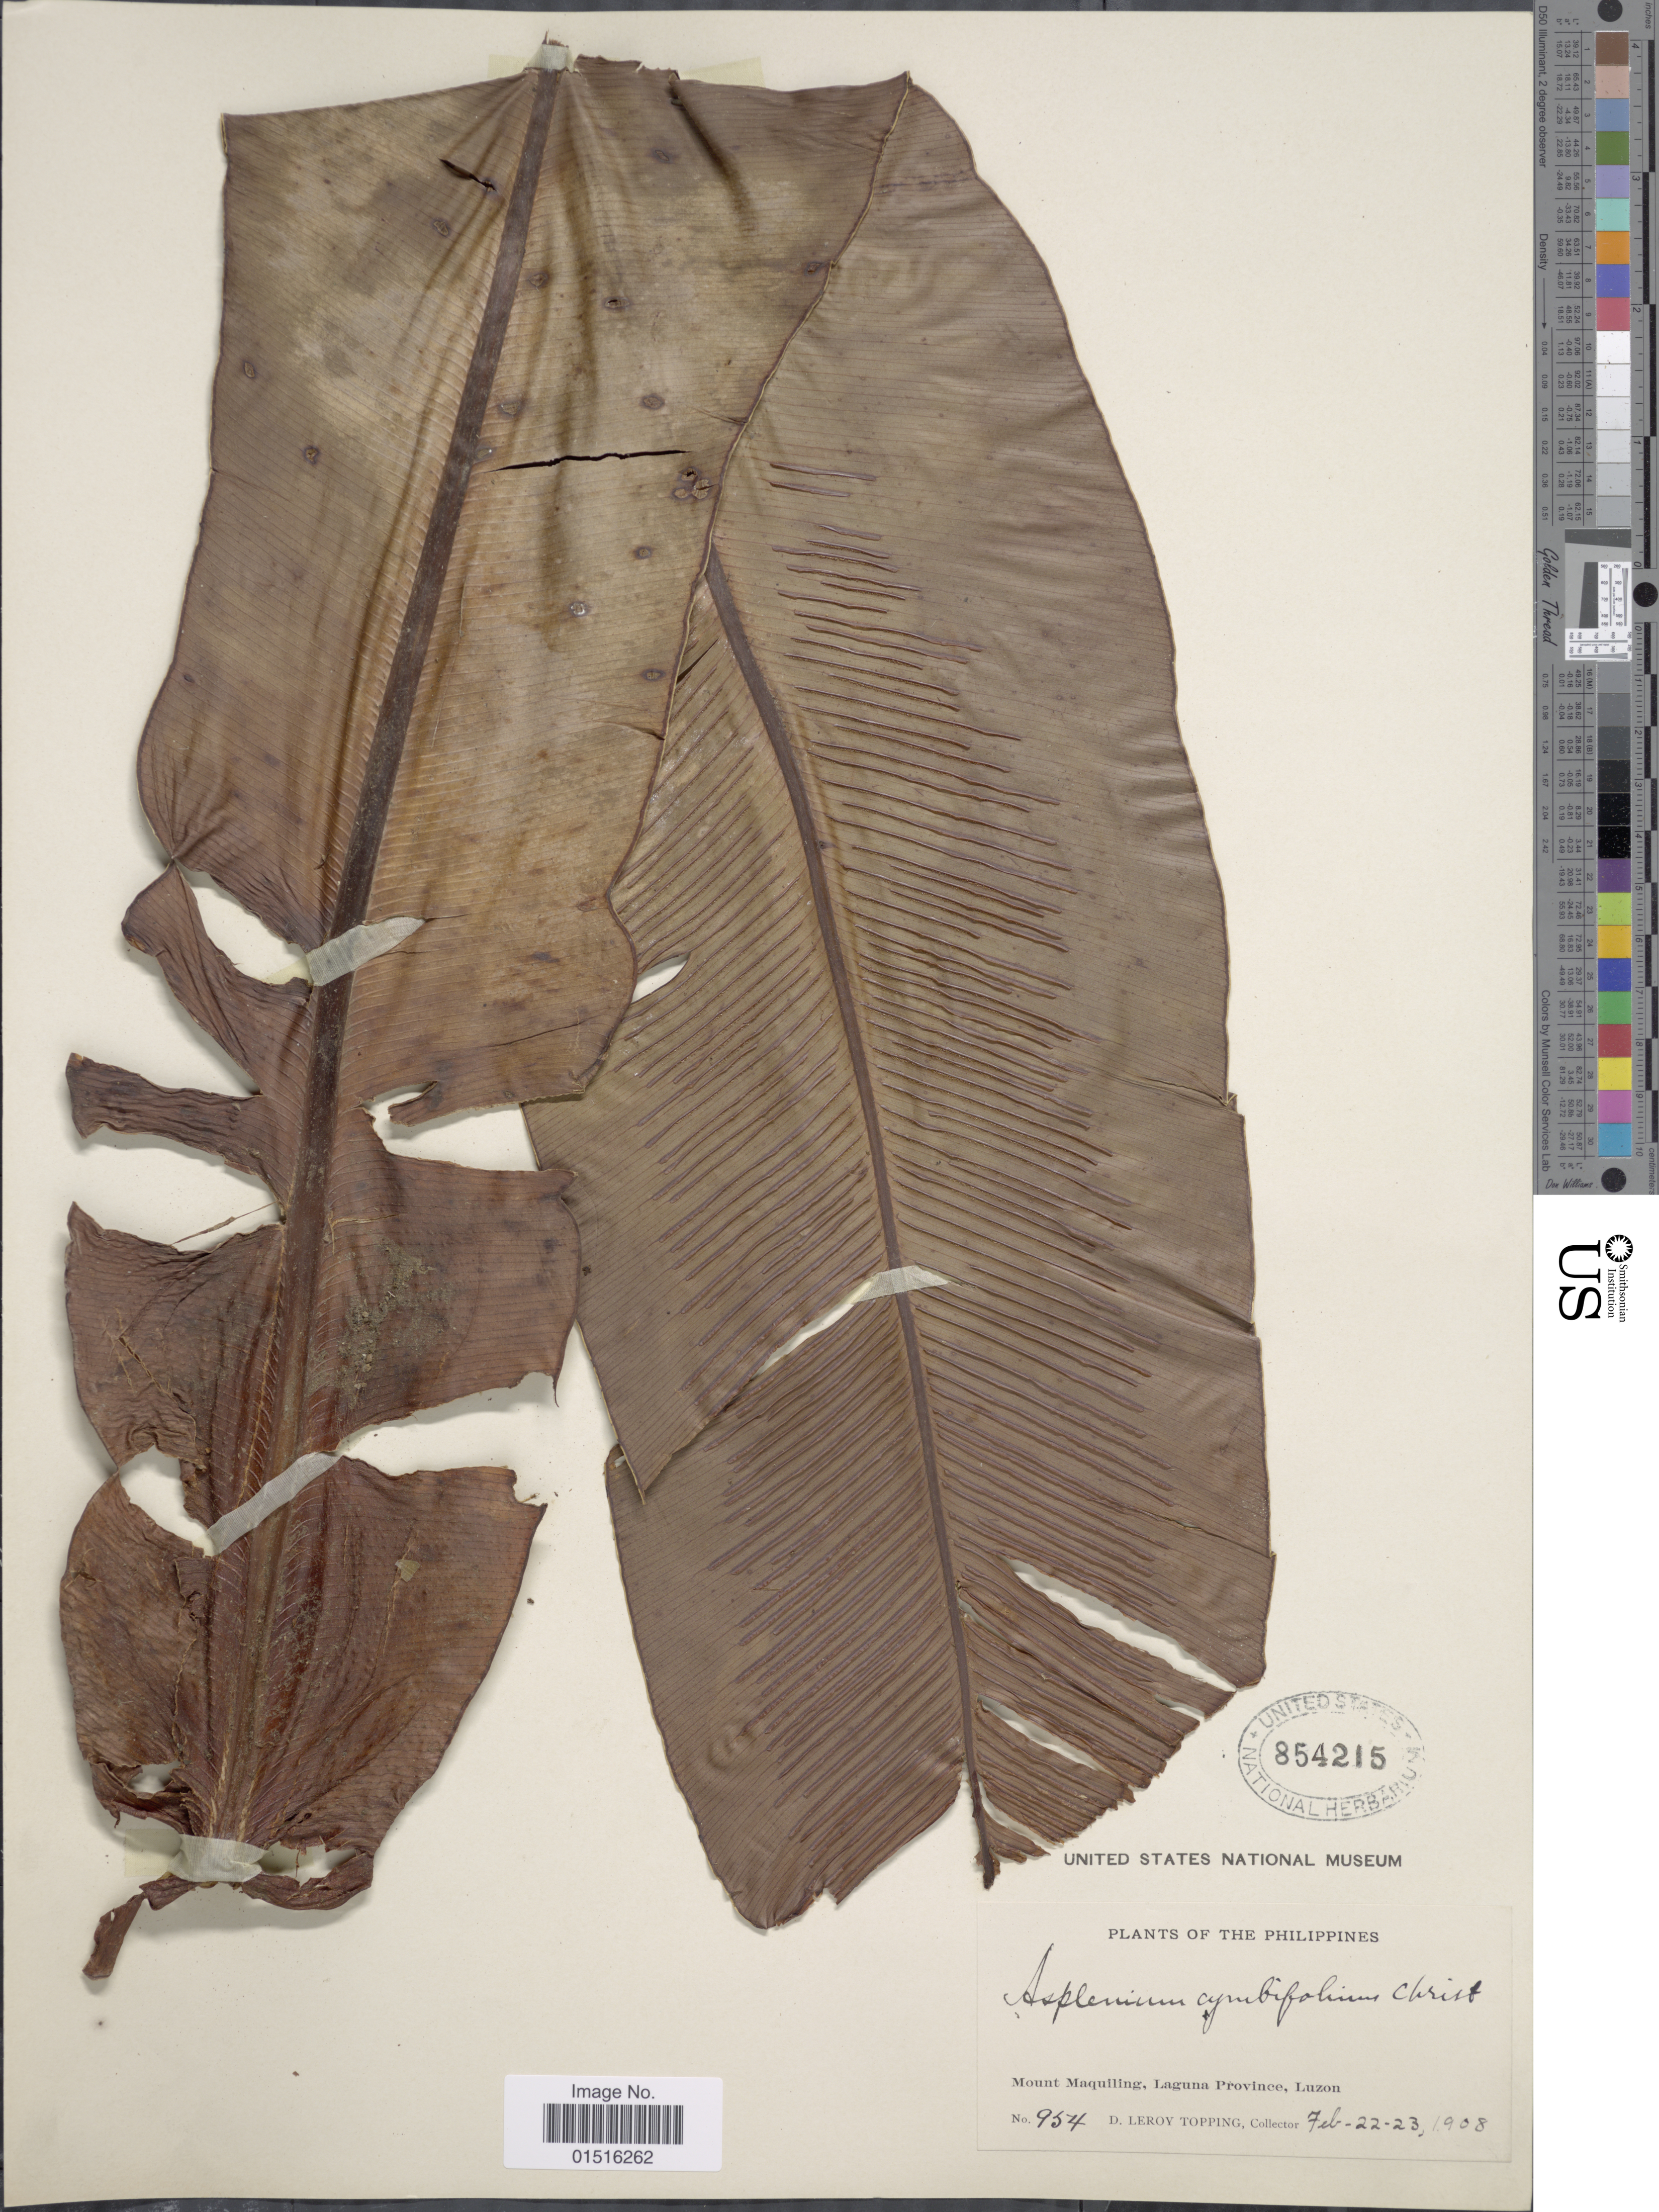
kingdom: Plantae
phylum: Tracheophyta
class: Polypodiopsida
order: Polypodiales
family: Aspleniaceae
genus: Asplenium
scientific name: Asplenium cymbifolium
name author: Christ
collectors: D. L. Topping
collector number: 954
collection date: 1908-02-22/1908-02-23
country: Philippines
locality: Moutn Maquiling, Laguna Province, Luzon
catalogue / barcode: US 854215